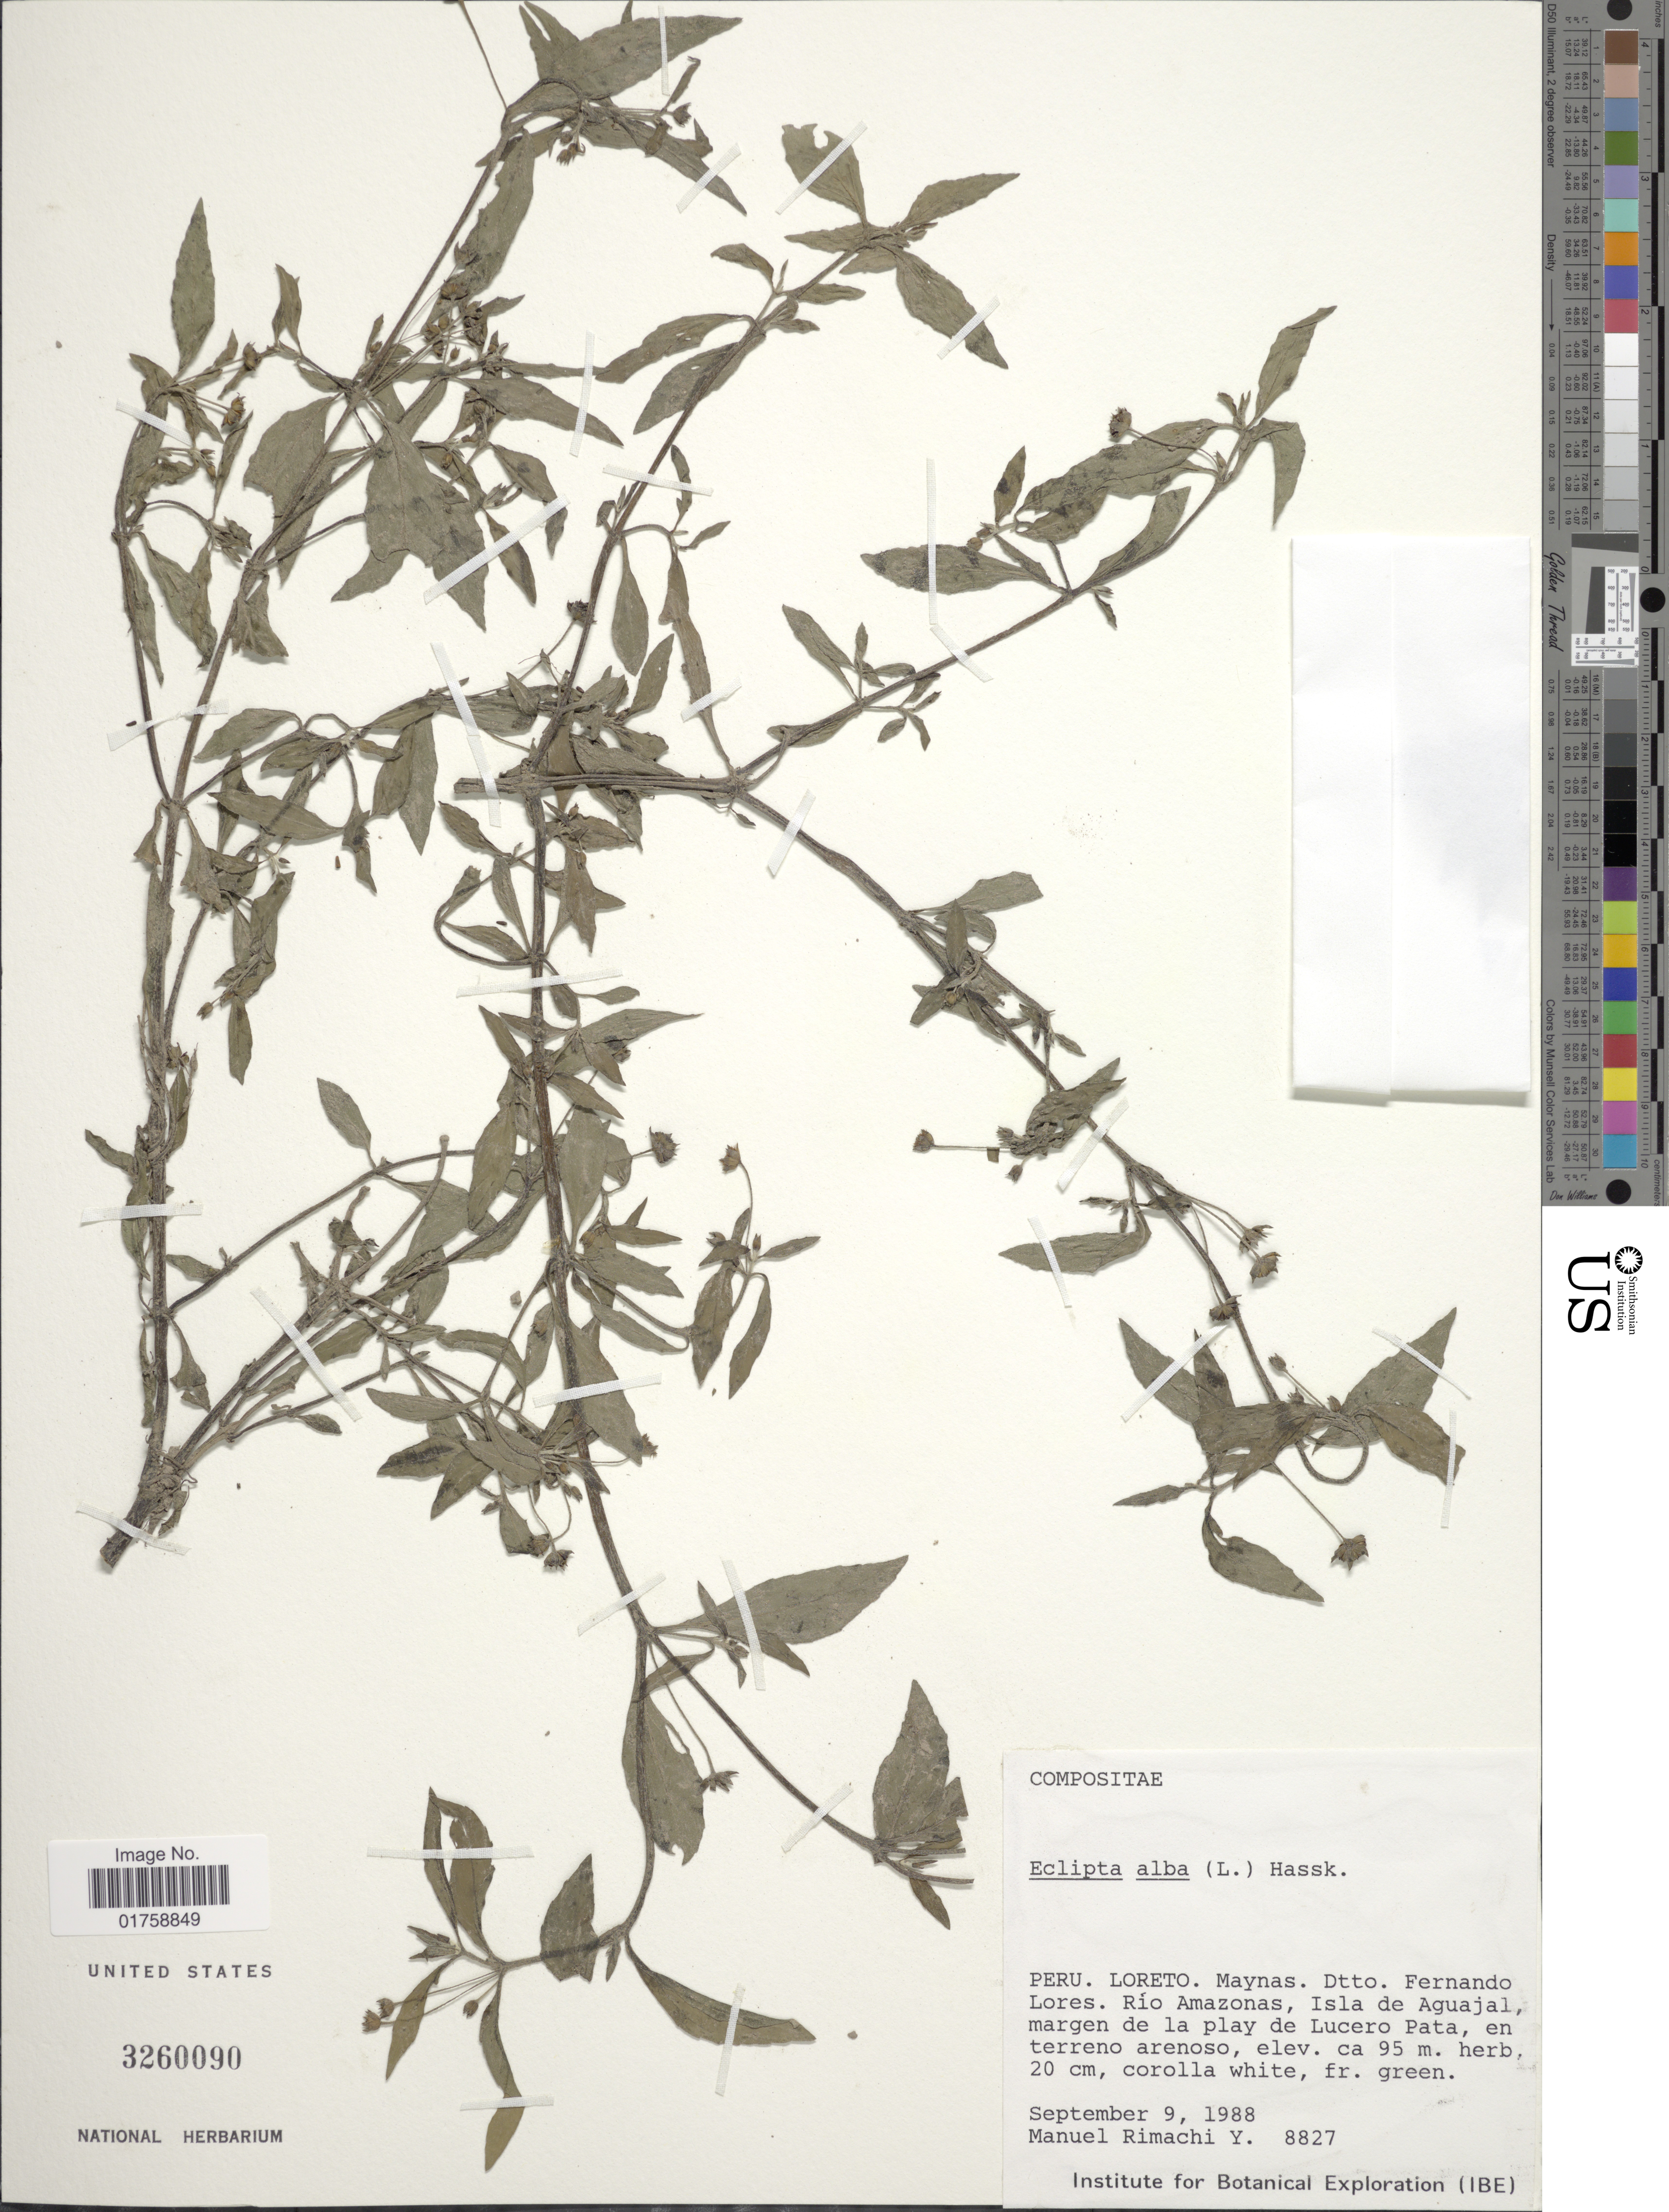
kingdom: Plantae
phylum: Tracheophyta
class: Magnoliopsida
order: Asterales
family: Asteraceae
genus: Eclipta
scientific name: Eclipta alba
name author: (L.) Hassk.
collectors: M. Rimachi Y.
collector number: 8827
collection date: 1988-09-09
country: Peru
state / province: Loreto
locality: Peru. Loreto. Maynas. Dtto. Fernando Lores. Rio Amazonas, Isla de Aguajal, margen de la play de Lucero Pata,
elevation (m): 95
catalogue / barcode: US 3260090